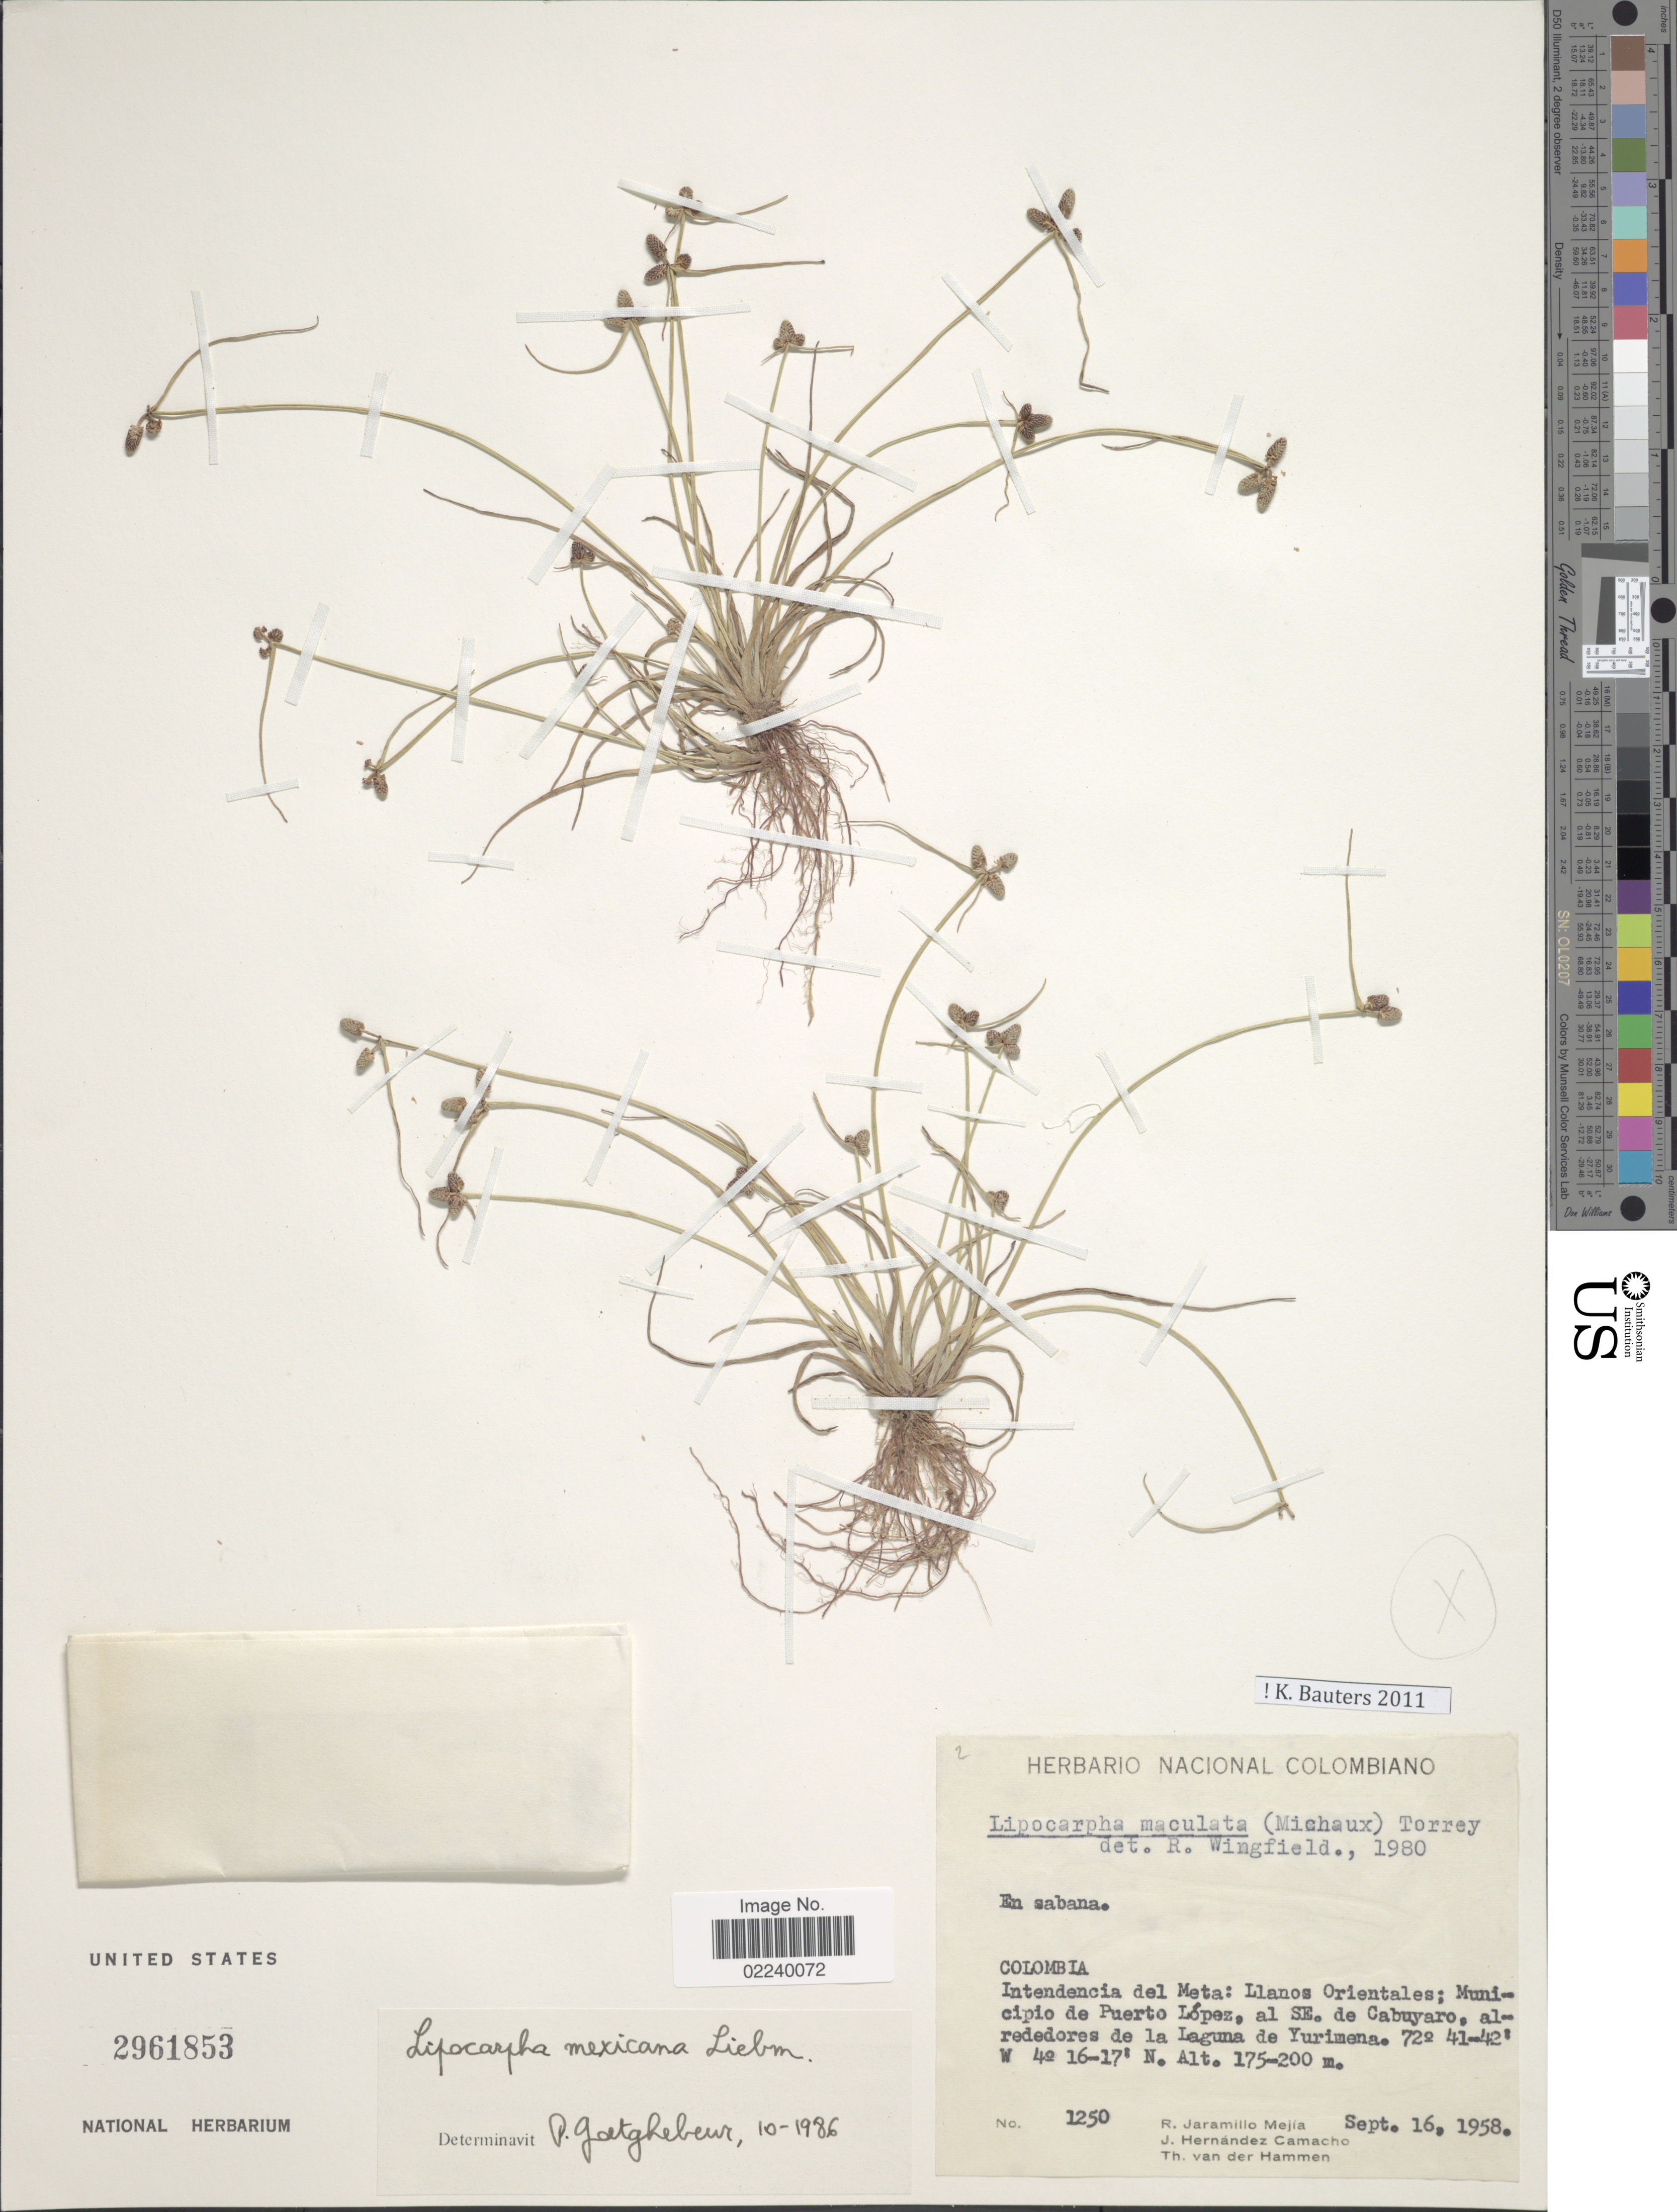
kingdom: Plantae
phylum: Tracheophyta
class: Liliopsida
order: Poales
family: Cyperaceae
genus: Cyperus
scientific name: Cyperus lipomexicanus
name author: Goetgh.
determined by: Strong, M. T., (US), Smithsonian Institution - National Museum of Natural History (UNITED STATES)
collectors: R. Jaramillo M., J. Hernandez Camacho & T. Van der Hammen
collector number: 1250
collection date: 1958-09-16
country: Colombia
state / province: Meta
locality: Intendencia del Meta: Llanos Orientales; Municipio de Puerto Lopez, al SE. de Cabuyaro, alrededores de la Laguna de Yurimena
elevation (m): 175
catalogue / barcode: US 2961853